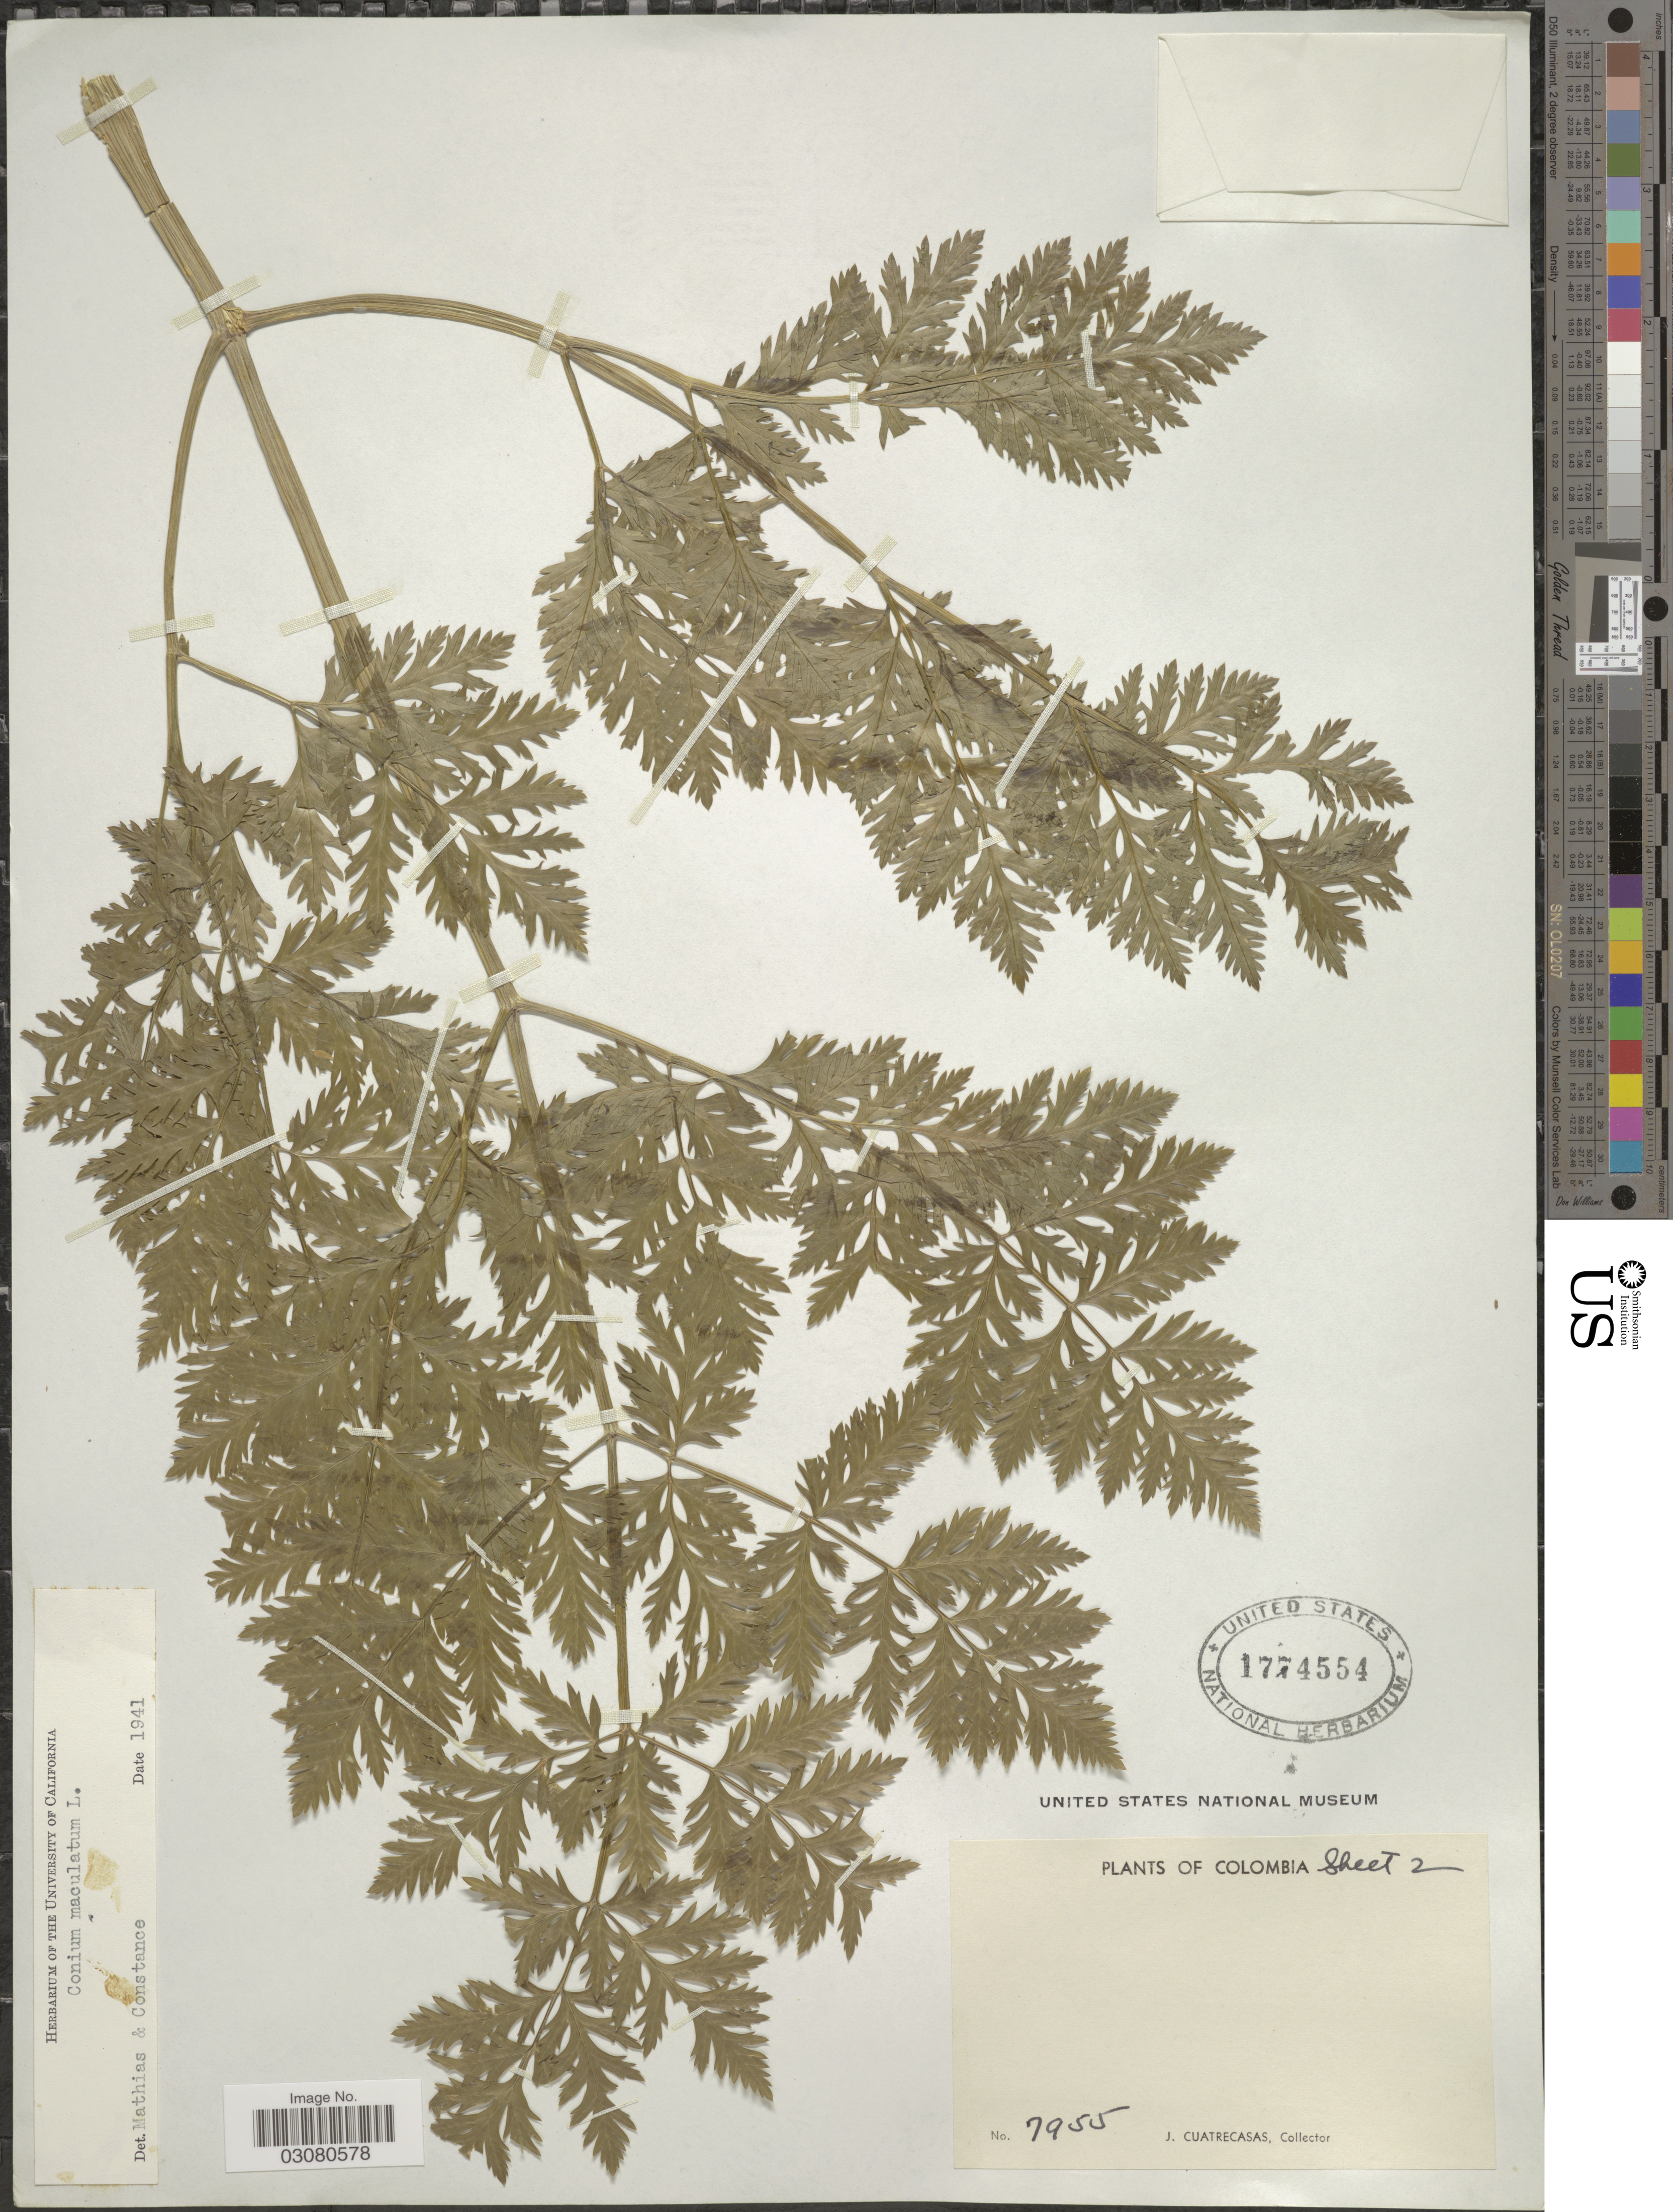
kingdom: Plantae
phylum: Tracheophyta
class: Magnoliopsida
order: Apiales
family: Apiaceae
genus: Conium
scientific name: Conium maculatum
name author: L.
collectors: J. Cuatrecasas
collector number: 7955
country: Colombia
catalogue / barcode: US 1774554